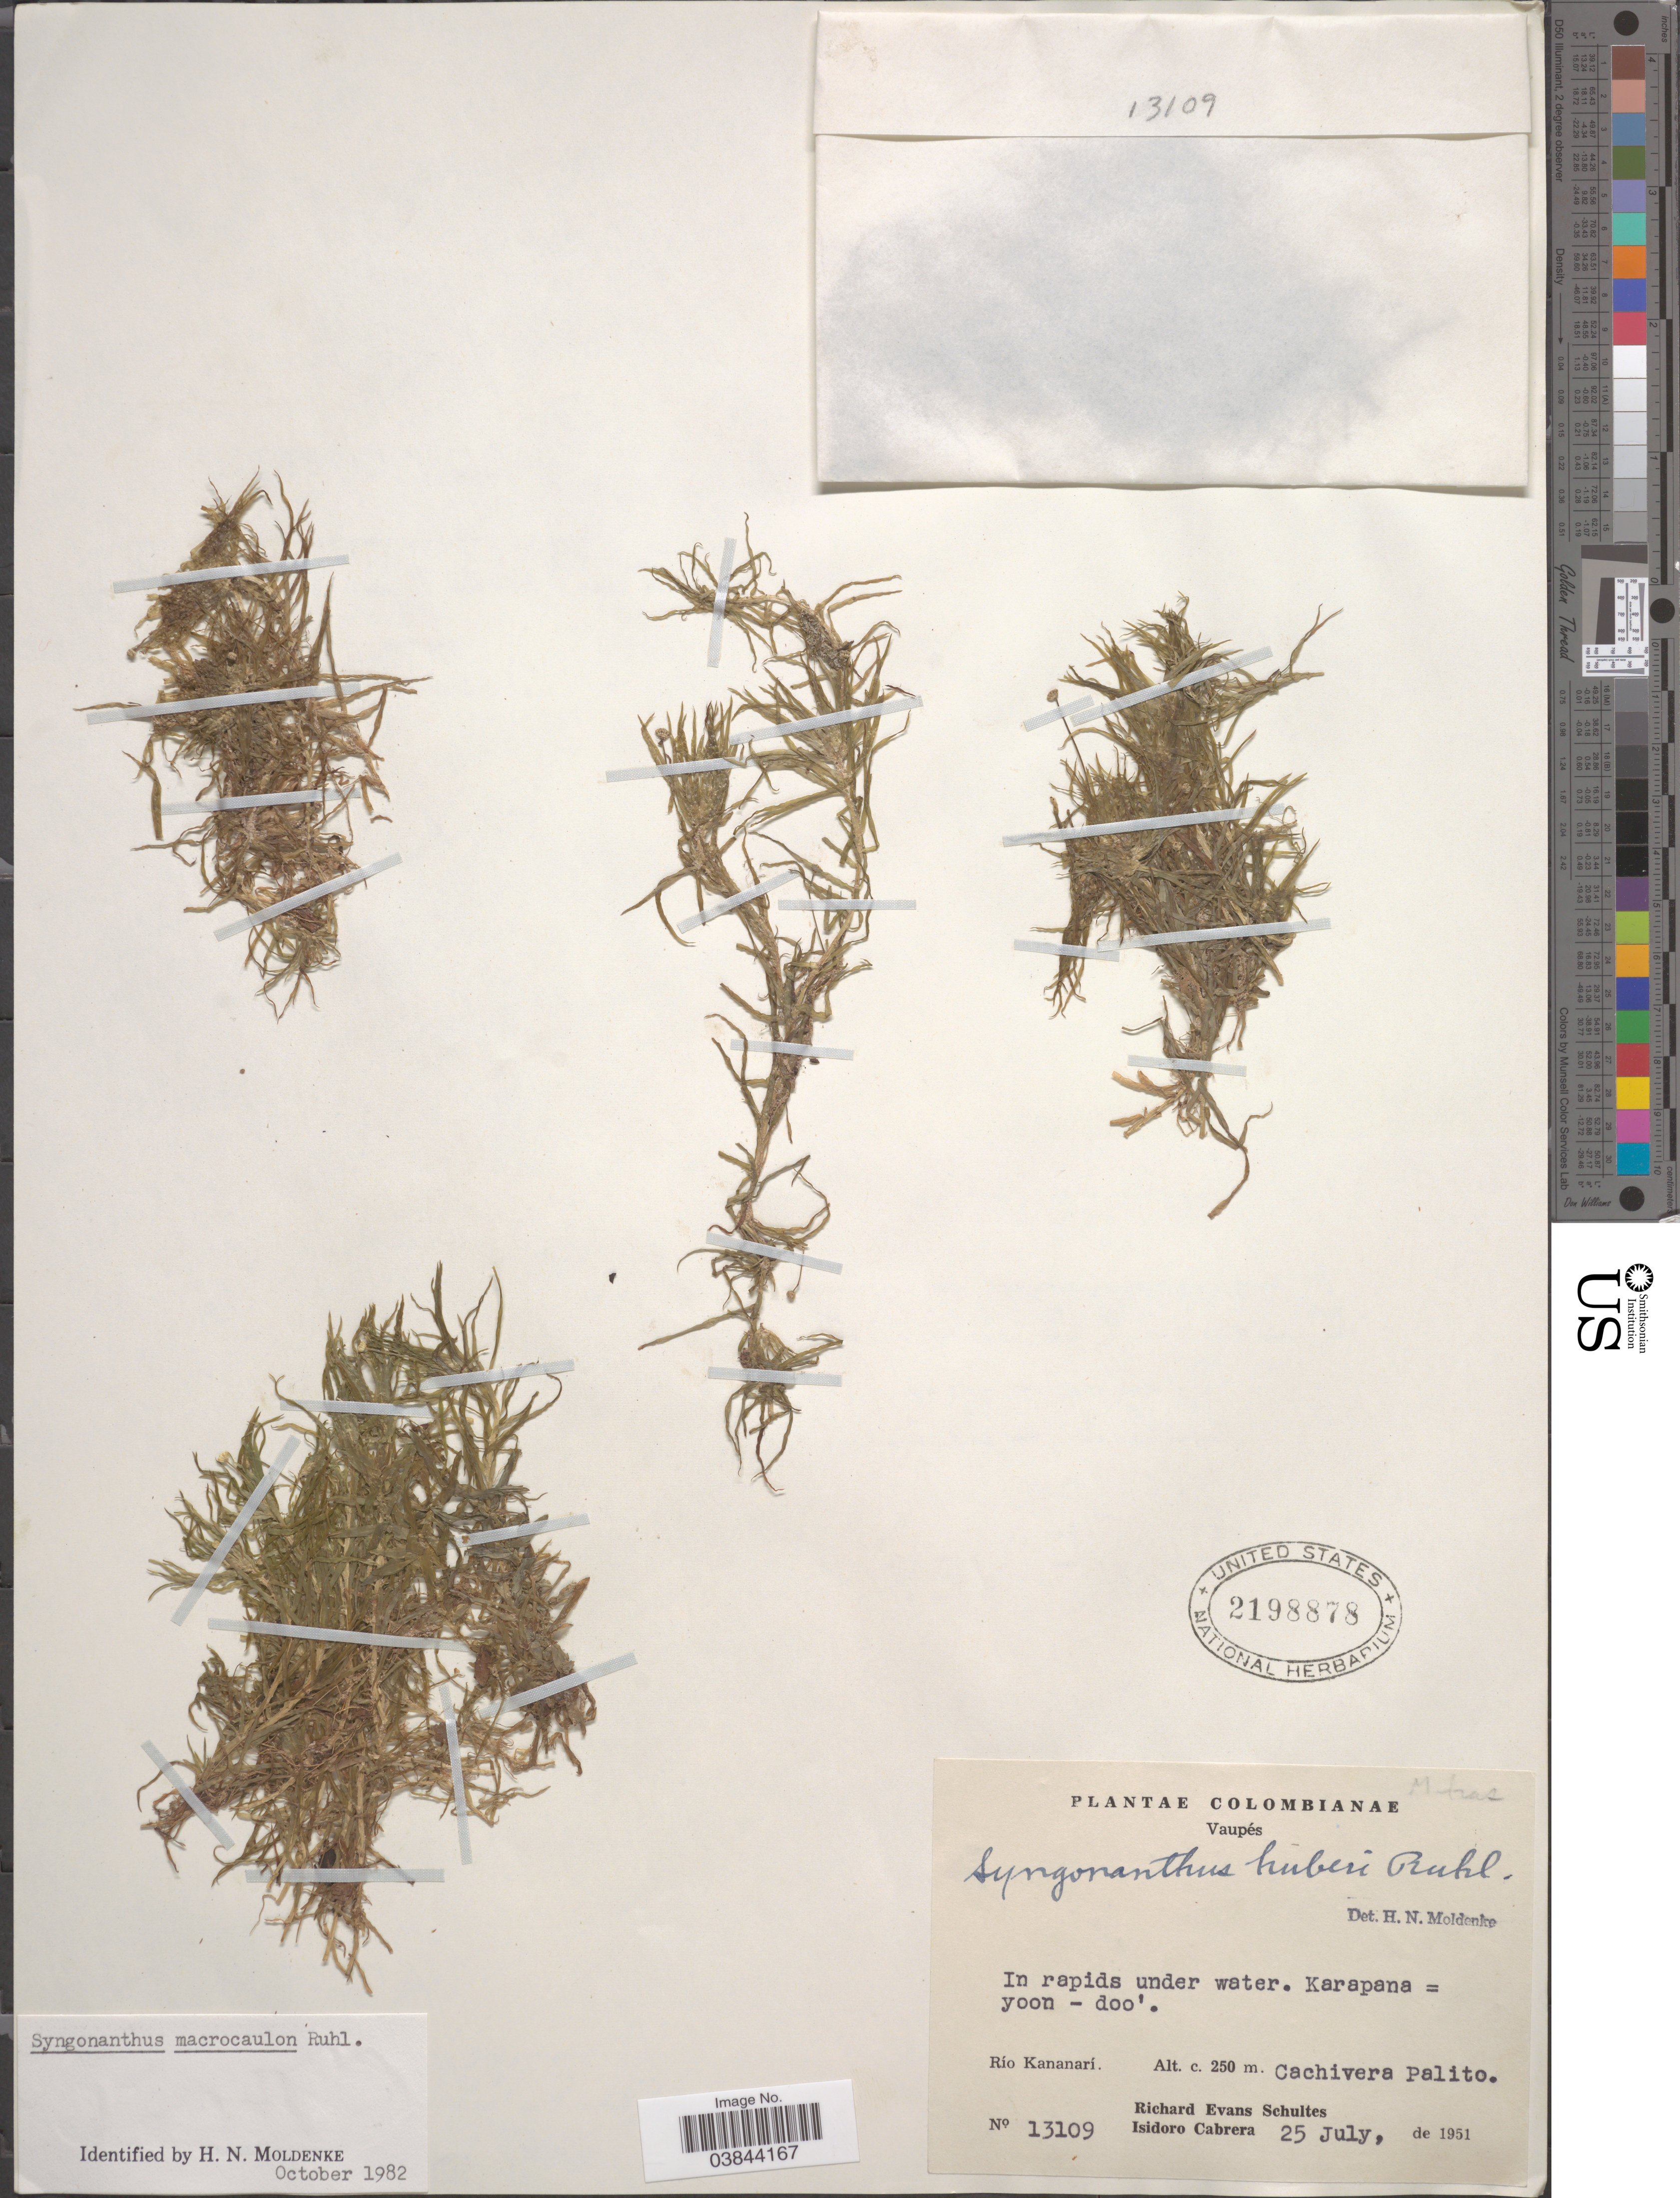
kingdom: Plantae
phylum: Tracheophyta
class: Liliopsida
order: Poales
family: Eriocaulaceae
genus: Syngonanthus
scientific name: Syngonanthus macrocaulon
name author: Ruhland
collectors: R. E. Schultes & I. Cabrera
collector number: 13109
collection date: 1951-07-25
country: Colombia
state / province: Vaupés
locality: Río Kananarí. Cachivera Palito.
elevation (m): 250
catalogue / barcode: US 2198878